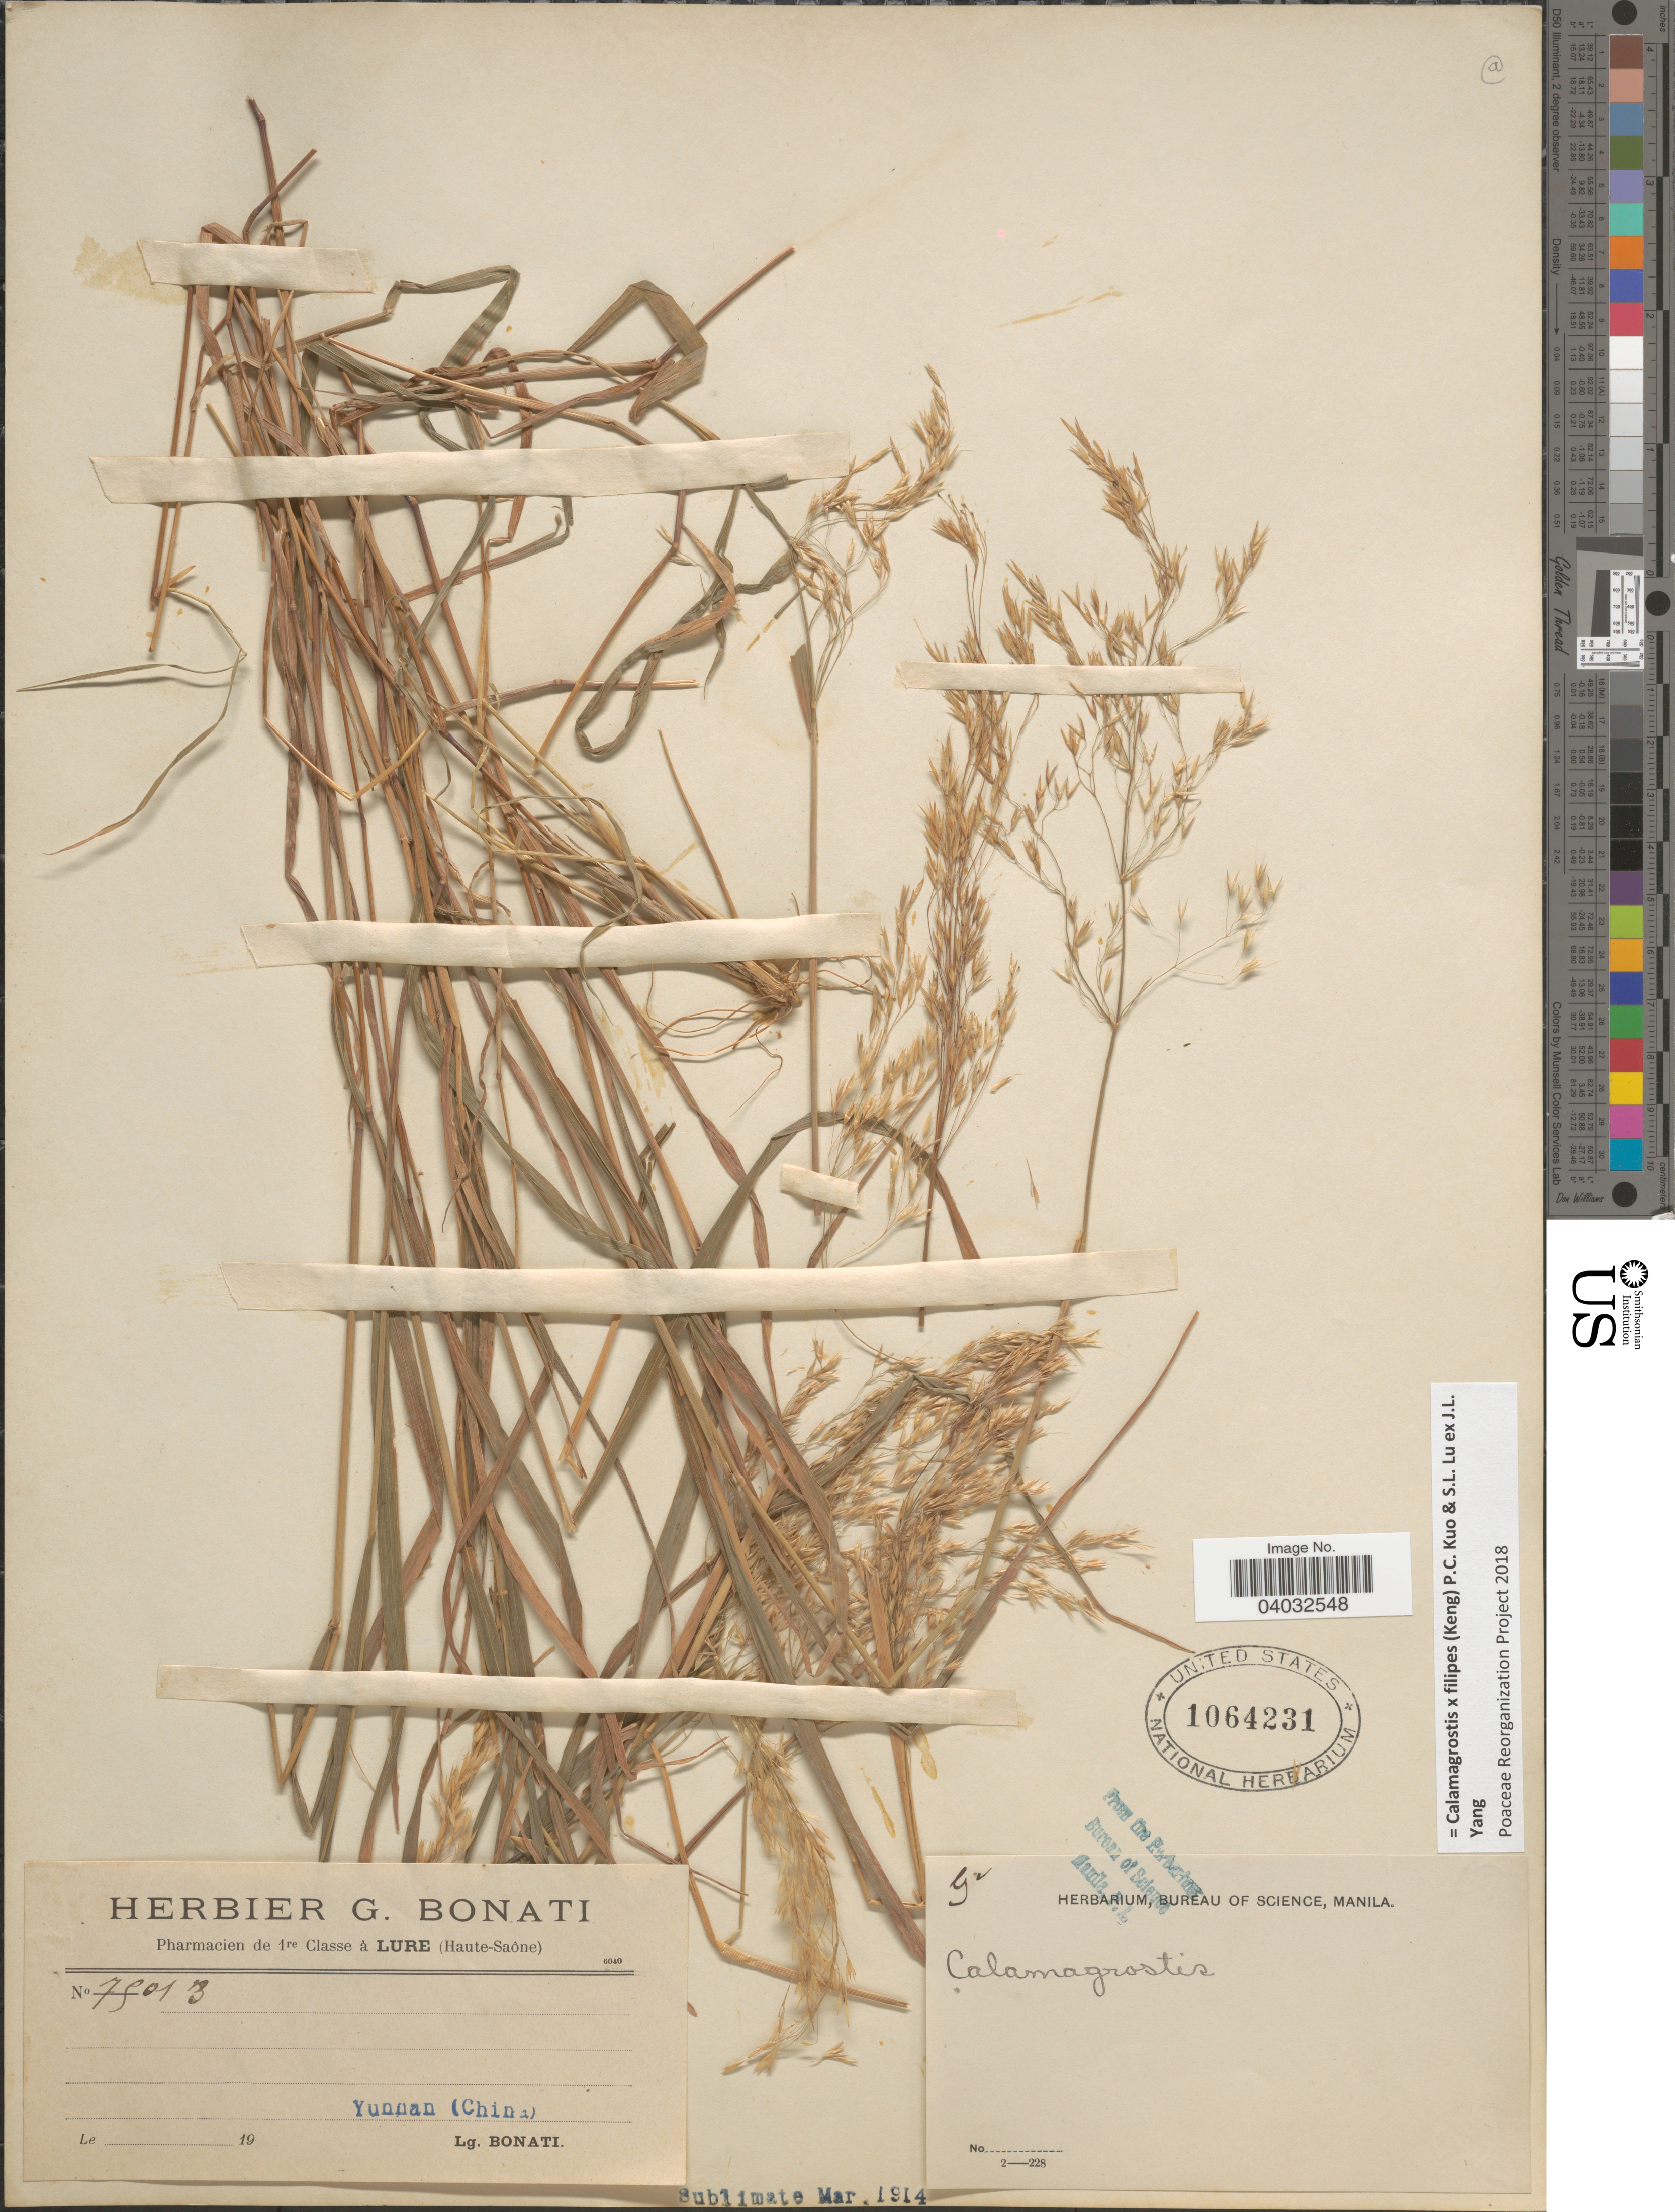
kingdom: Plantae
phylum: Tracheophyta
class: Liliopsida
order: Poales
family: Poaceae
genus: Calamagrostis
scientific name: Calamagrostis x filipes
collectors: G. Bonati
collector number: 7501B*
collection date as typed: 19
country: China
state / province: Yunnan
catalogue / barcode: US 1064231